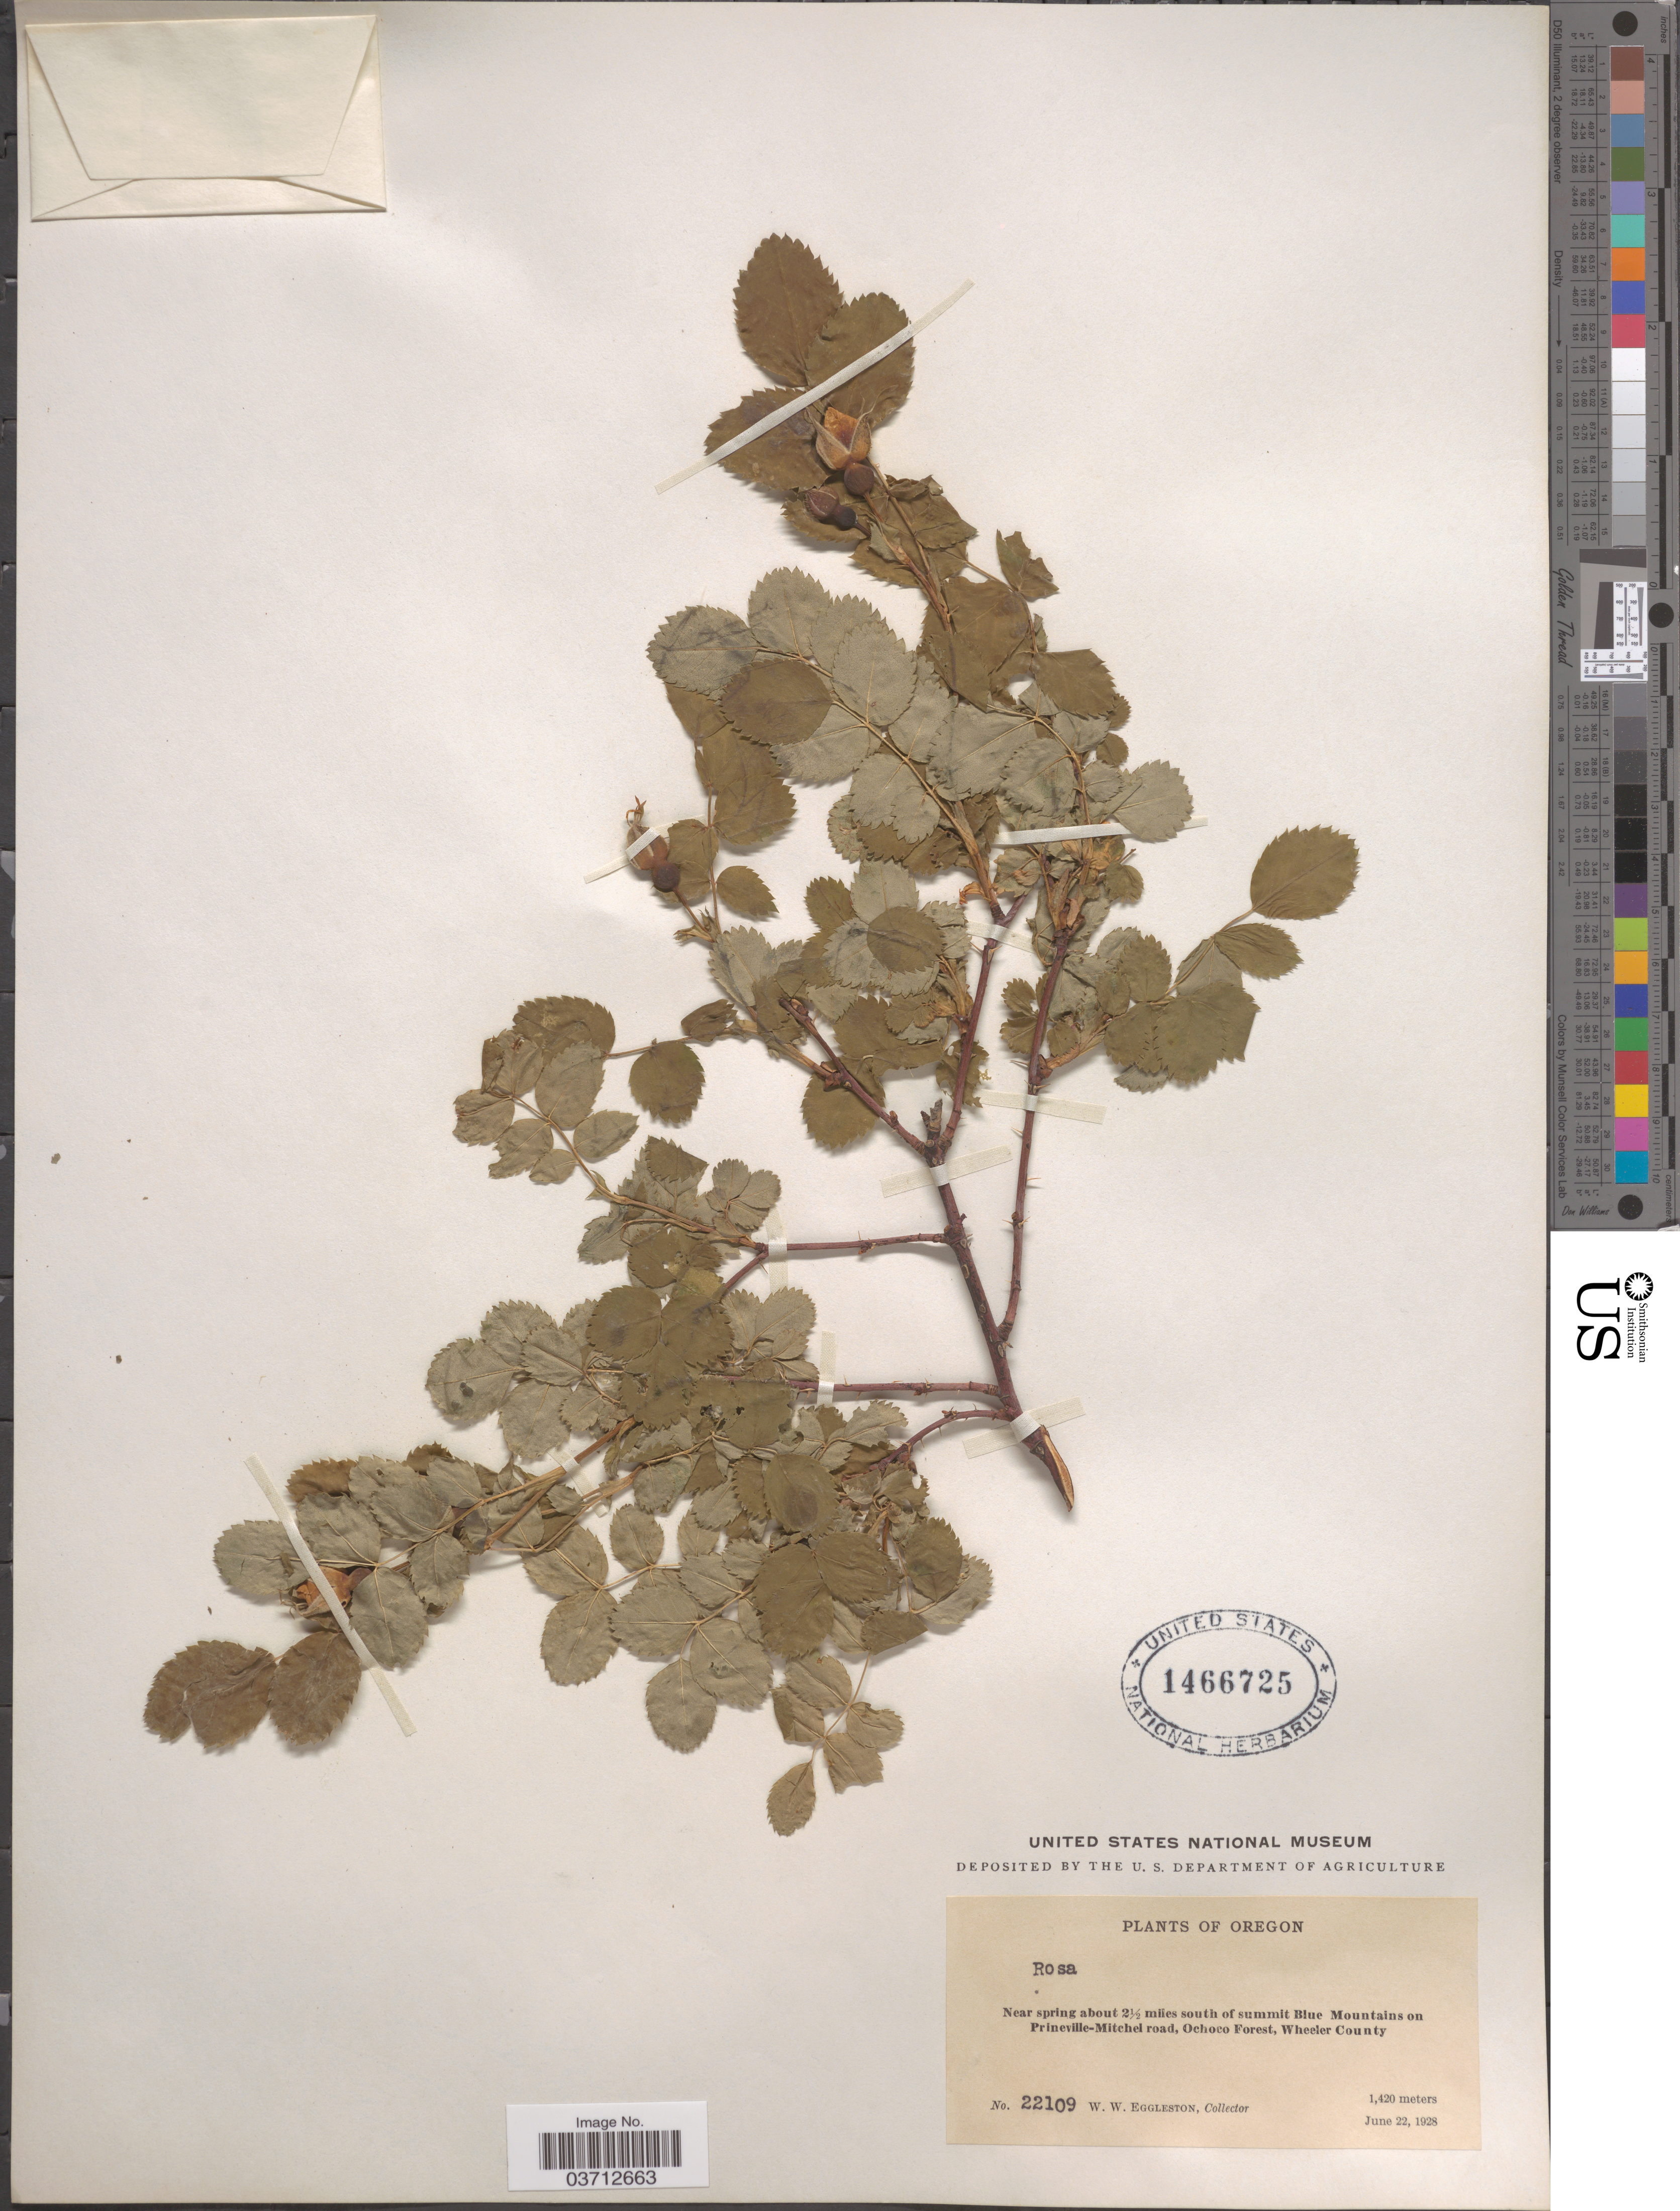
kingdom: Plantae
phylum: Tracheophyta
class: Magnoliopsida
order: Rosales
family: Rosaceae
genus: Rosa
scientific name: Rosa sp.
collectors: W. W. Eggleston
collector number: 22109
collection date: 1928-06-22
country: United States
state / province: Oregon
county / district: Wheeler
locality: Near spring about 2½ miles south of summit Blue Mountains on Prineville-Mitchel road, Ochoco Forest, Wheeler County.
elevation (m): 1420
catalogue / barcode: US 1466725